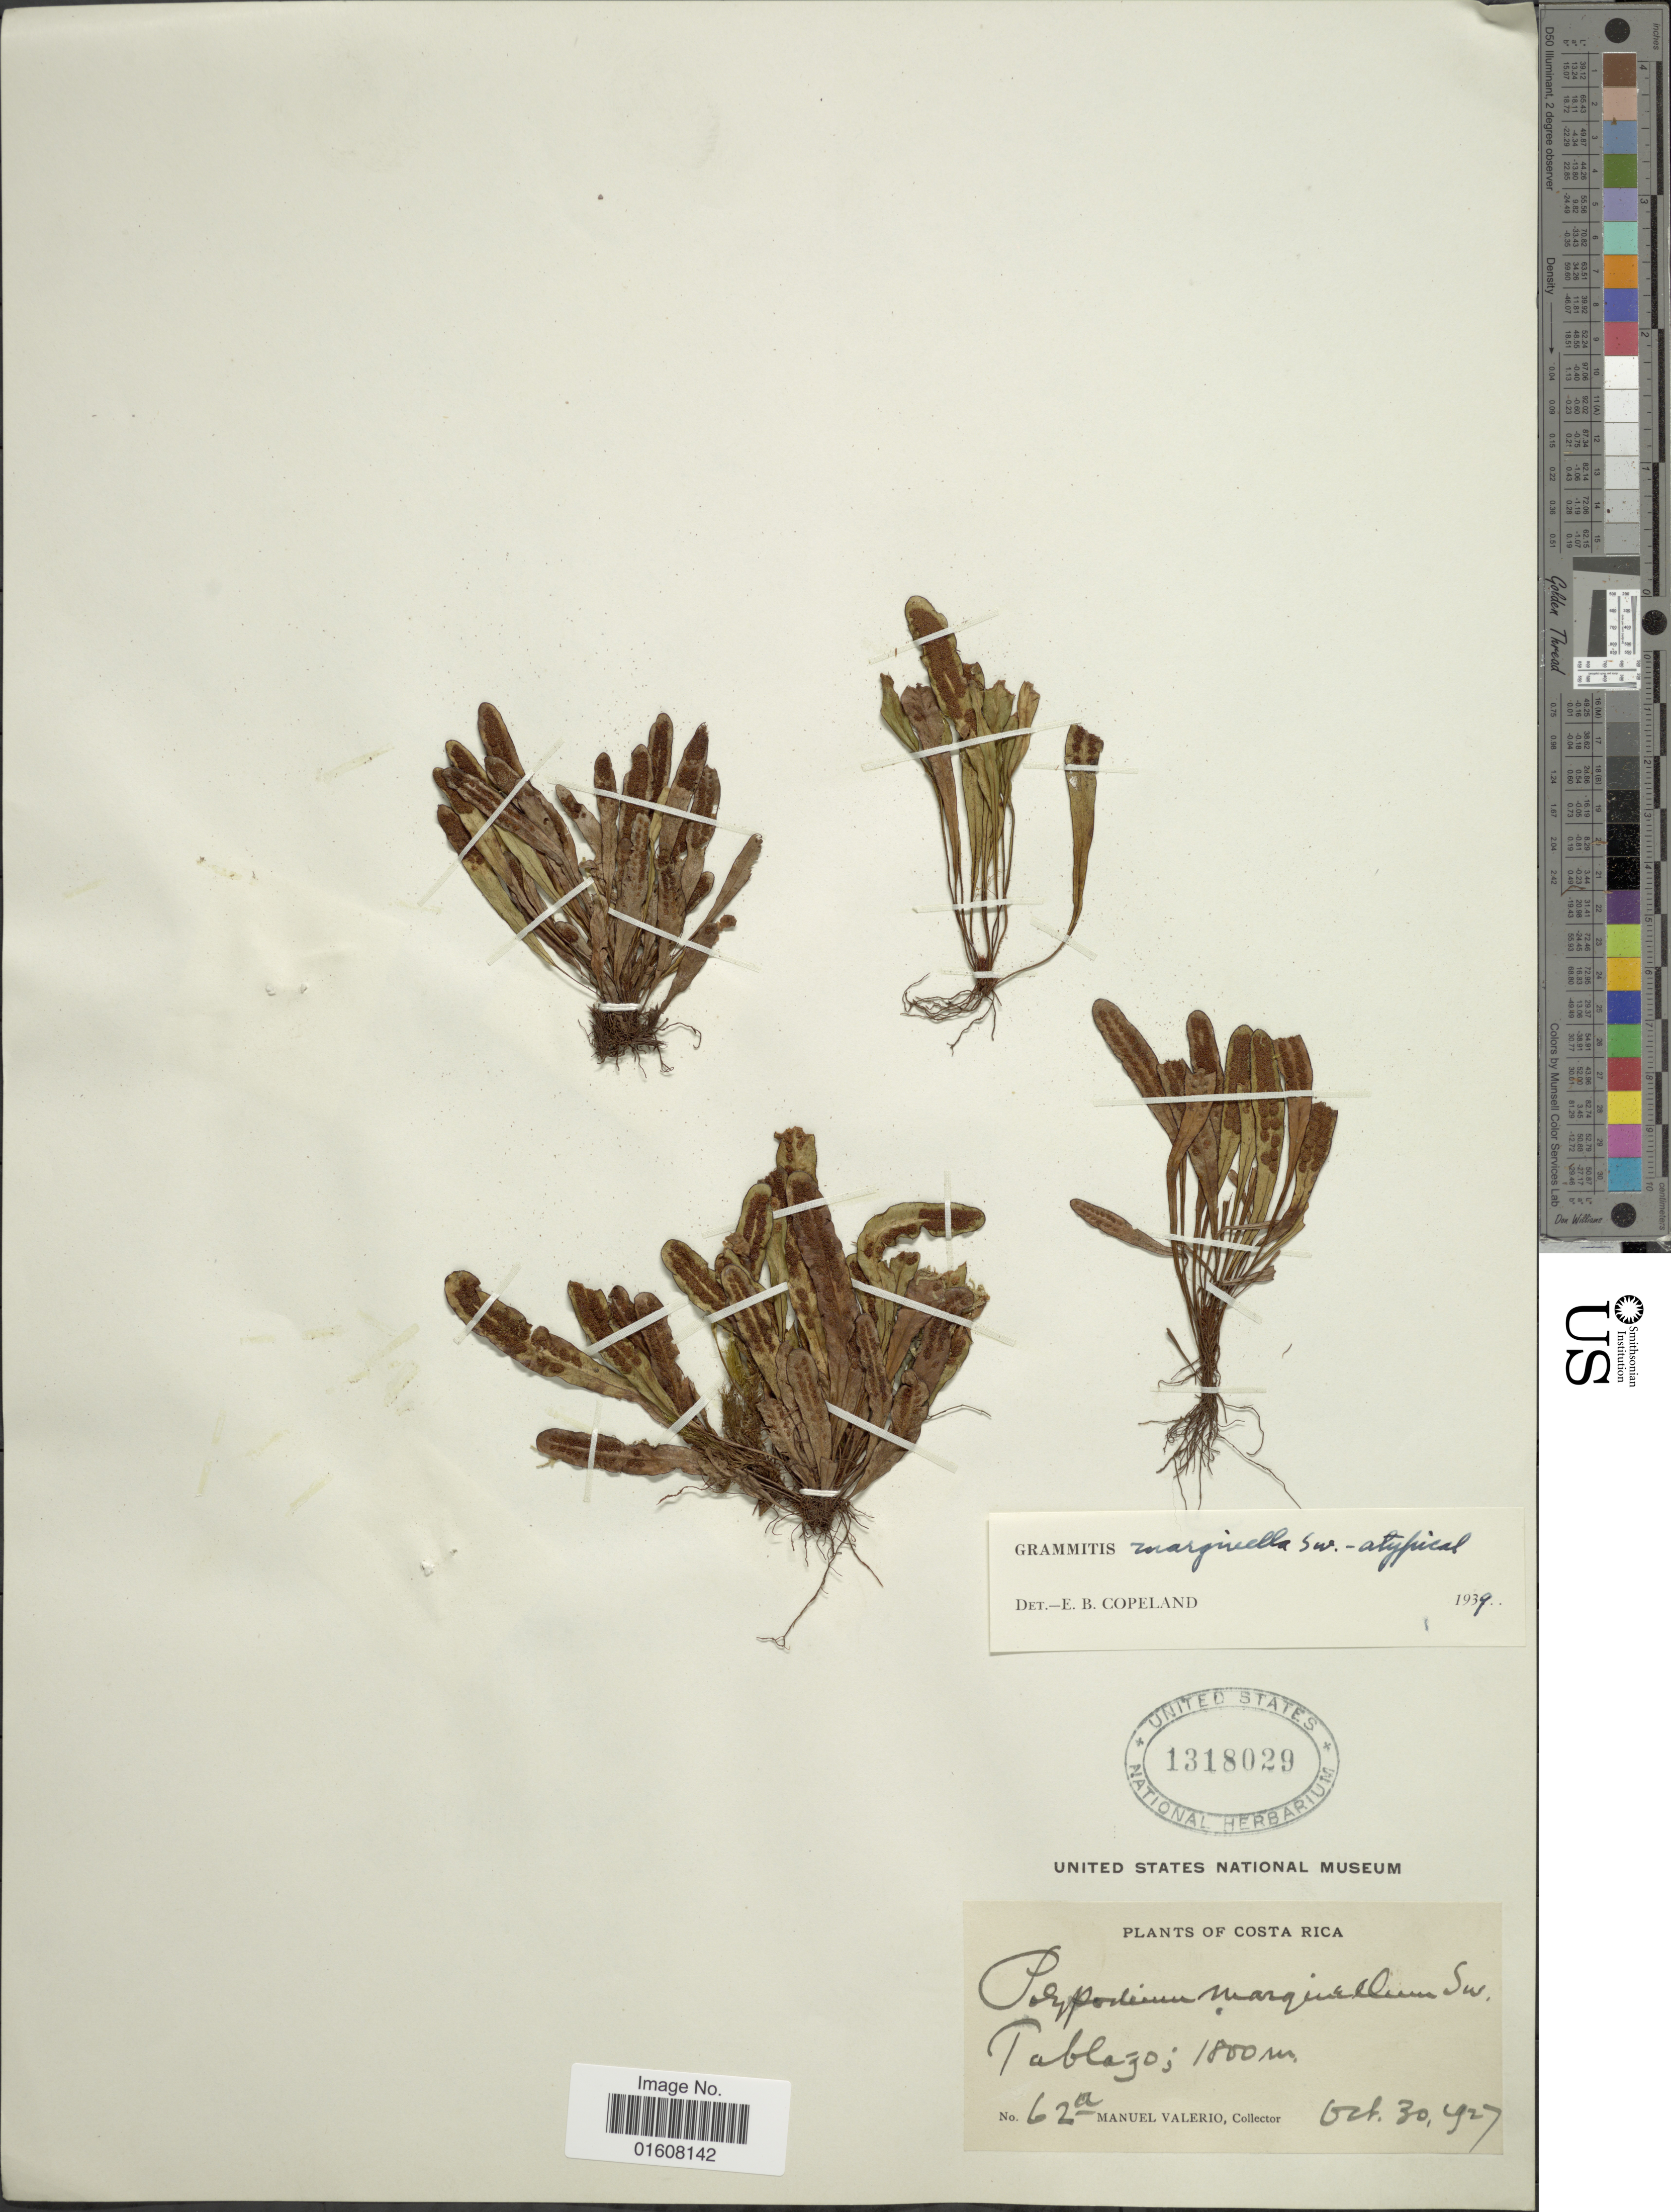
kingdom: Plantae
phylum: Tracheophyta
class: Polypodiopsida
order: Polypodiales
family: Polypodiaceae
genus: Grammitis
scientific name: Grammitis marginella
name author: (Sw.) Sw.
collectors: M. Valerio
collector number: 62a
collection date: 1927-10-30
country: Costa Rica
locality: Tablazo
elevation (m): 1800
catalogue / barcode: US 1318029